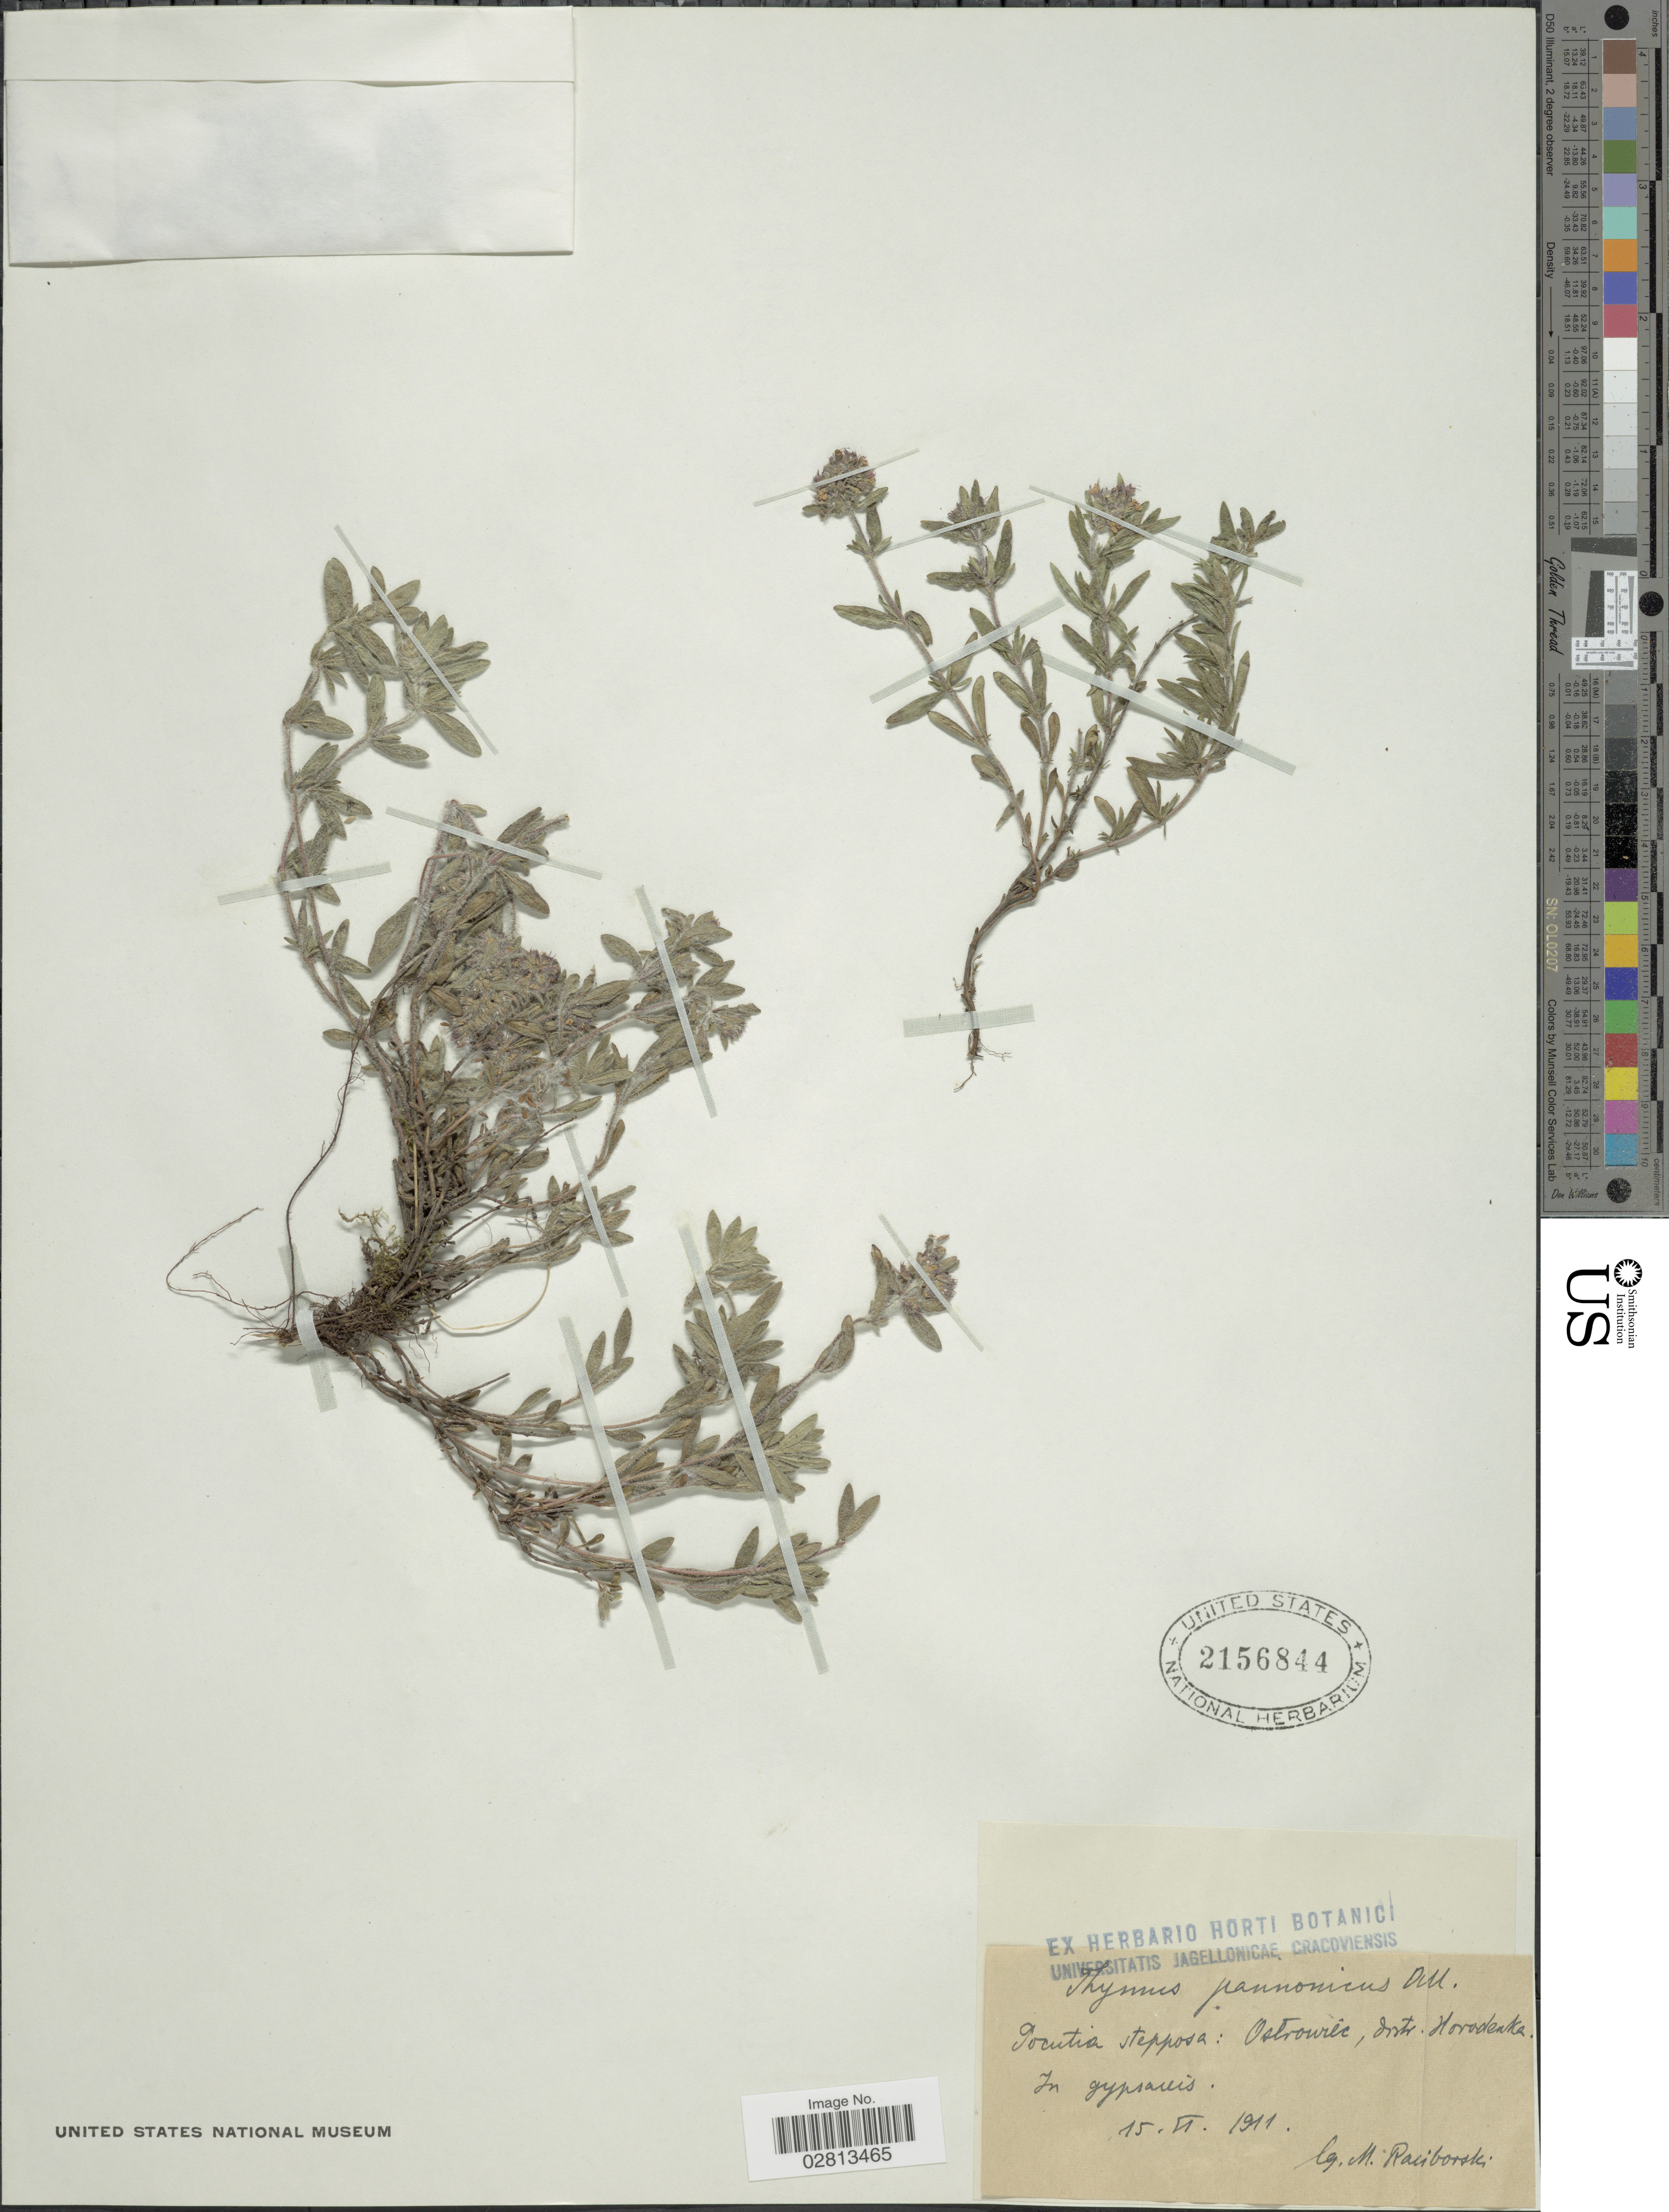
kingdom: Plantae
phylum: Tracheophyta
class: Magnoliopsida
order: Lamiales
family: Lamiaceae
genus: Thymus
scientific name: Thymus pannonicus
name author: All.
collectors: M. Raciborski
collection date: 1911-06-15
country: Poland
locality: Tocutia stepposa: Ostrowiec, Intr. Horodenka [interpreted].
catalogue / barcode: US 2156844